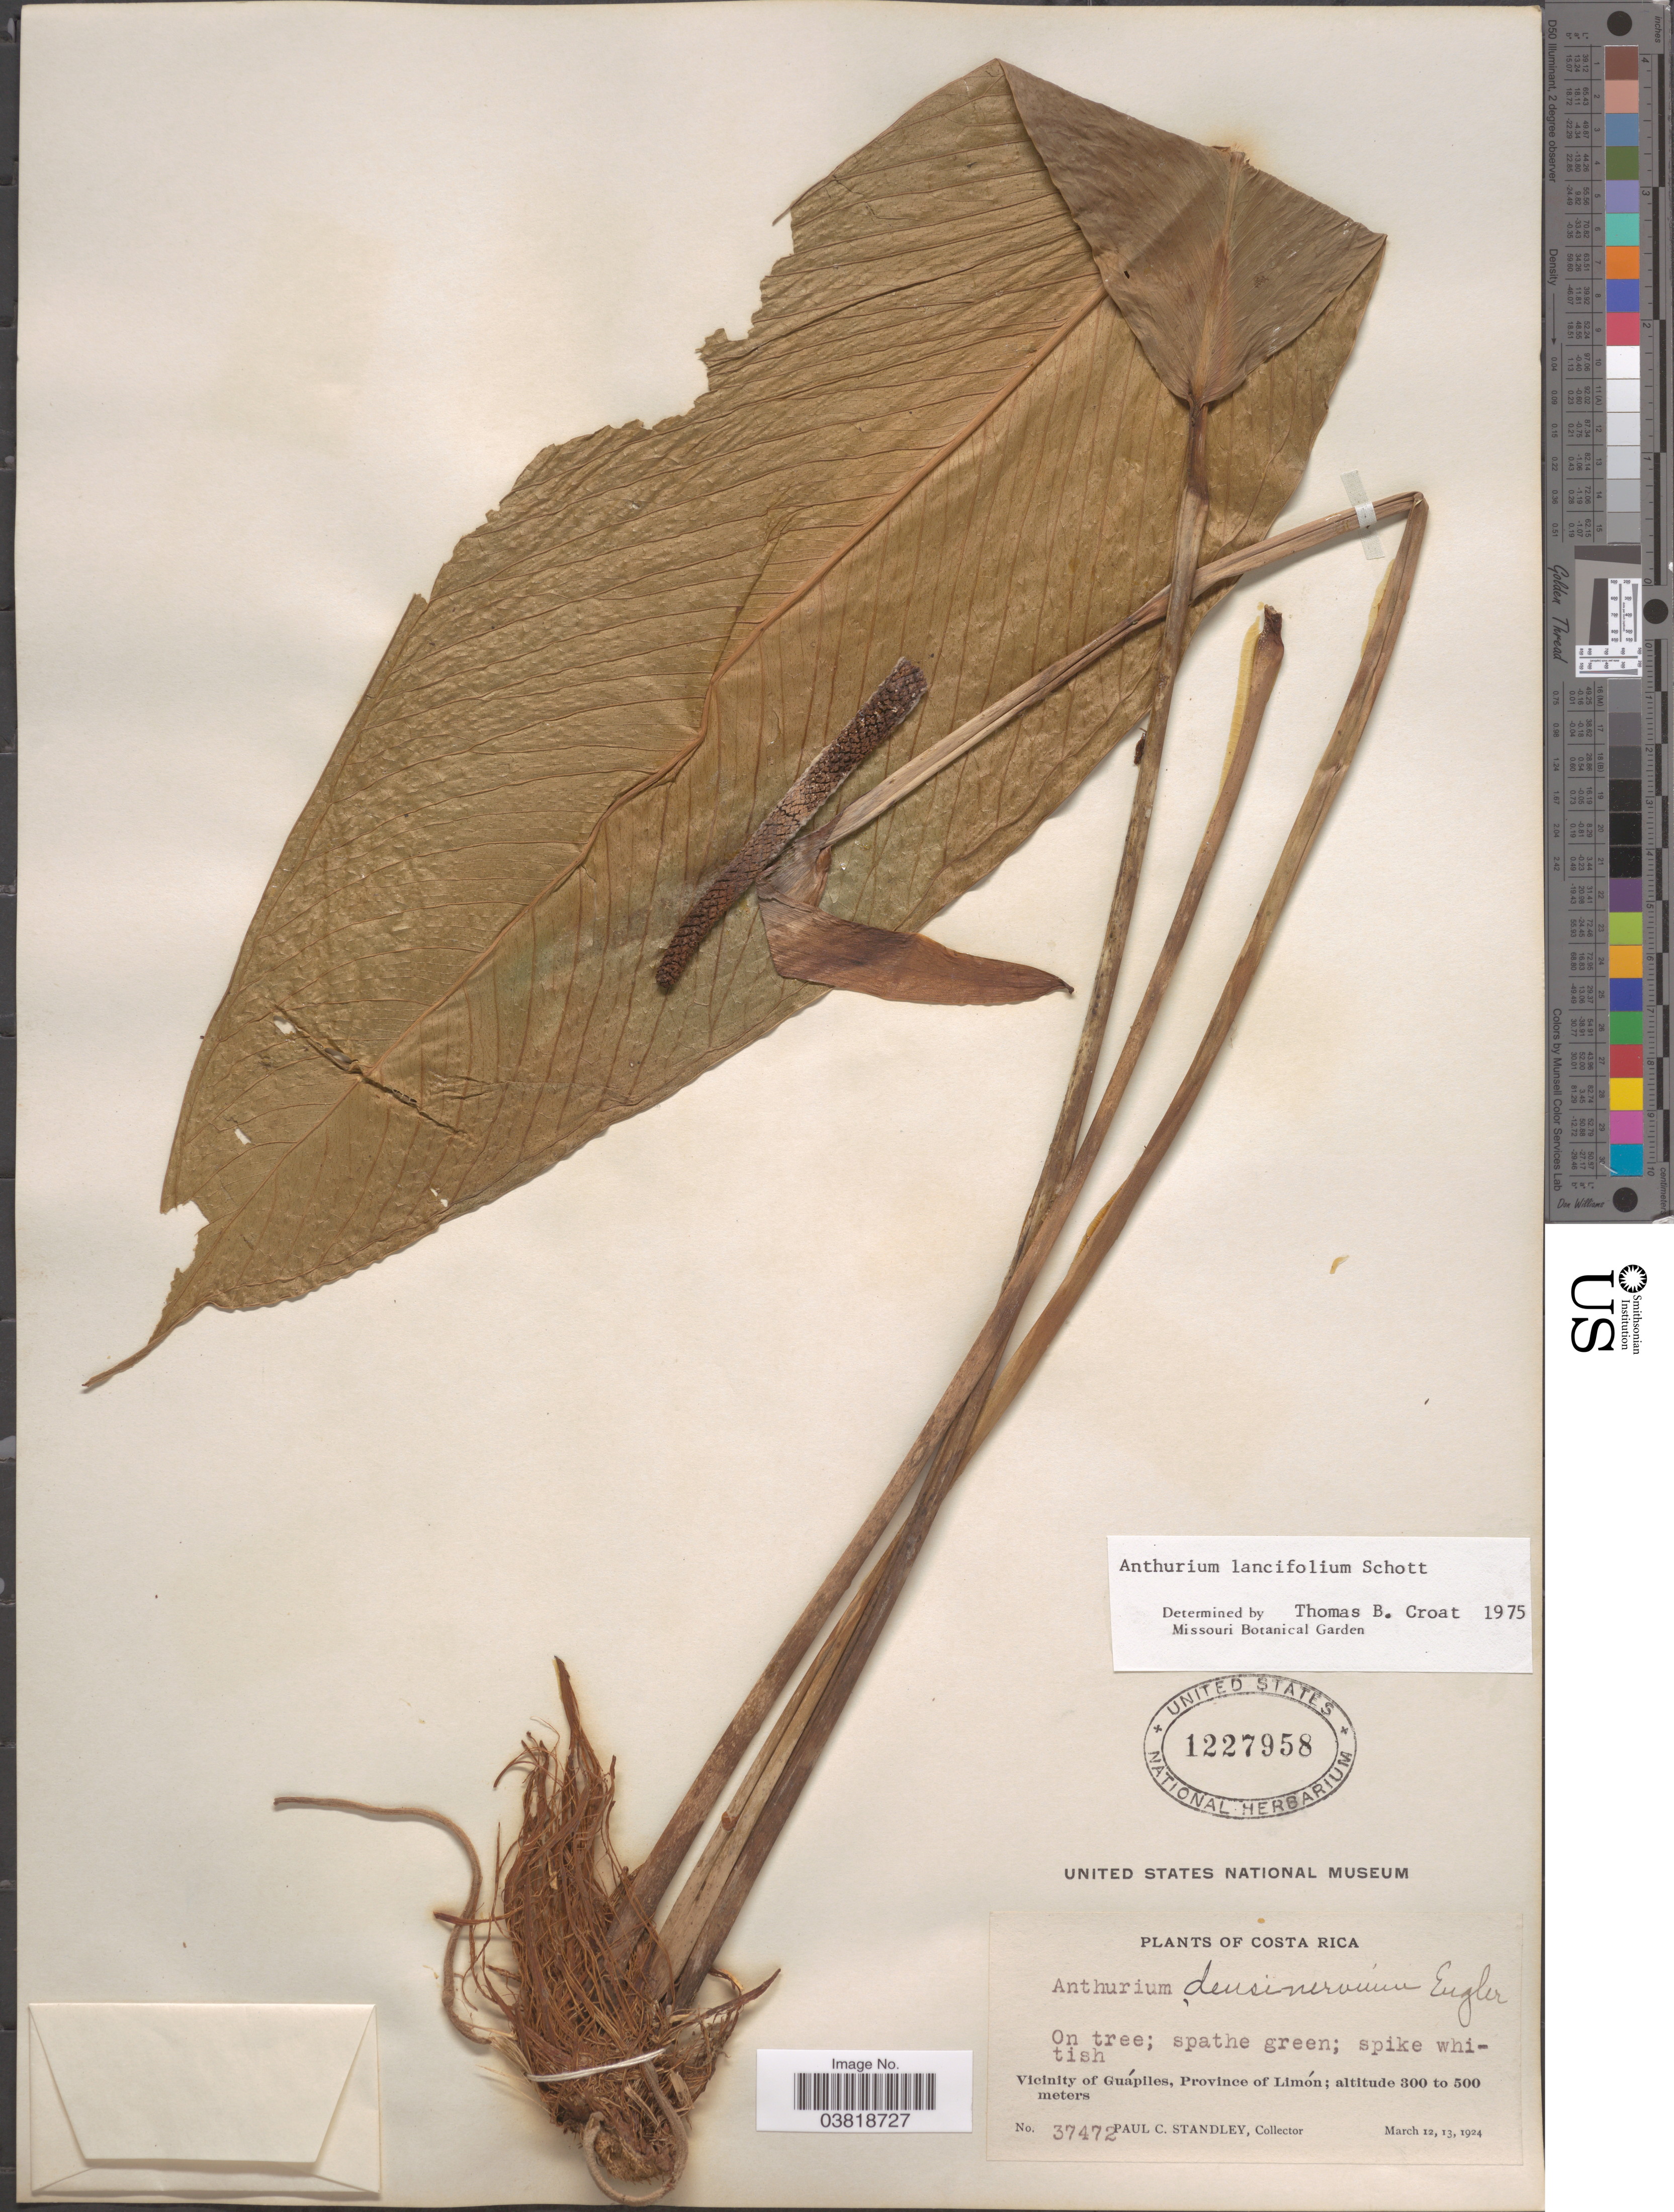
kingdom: Plantae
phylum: Tracheophyta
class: Liliopsida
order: Alismatales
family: Araceae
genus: Anthurium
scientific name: Anthurium lancifolium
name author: Schott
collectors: P. C. Standley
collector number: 37472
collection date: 1924-03-12/1924-03-13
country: Costa Rica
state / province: Limón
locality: Vicinity of Guápiles.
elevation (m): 300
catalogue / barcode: US 1227958